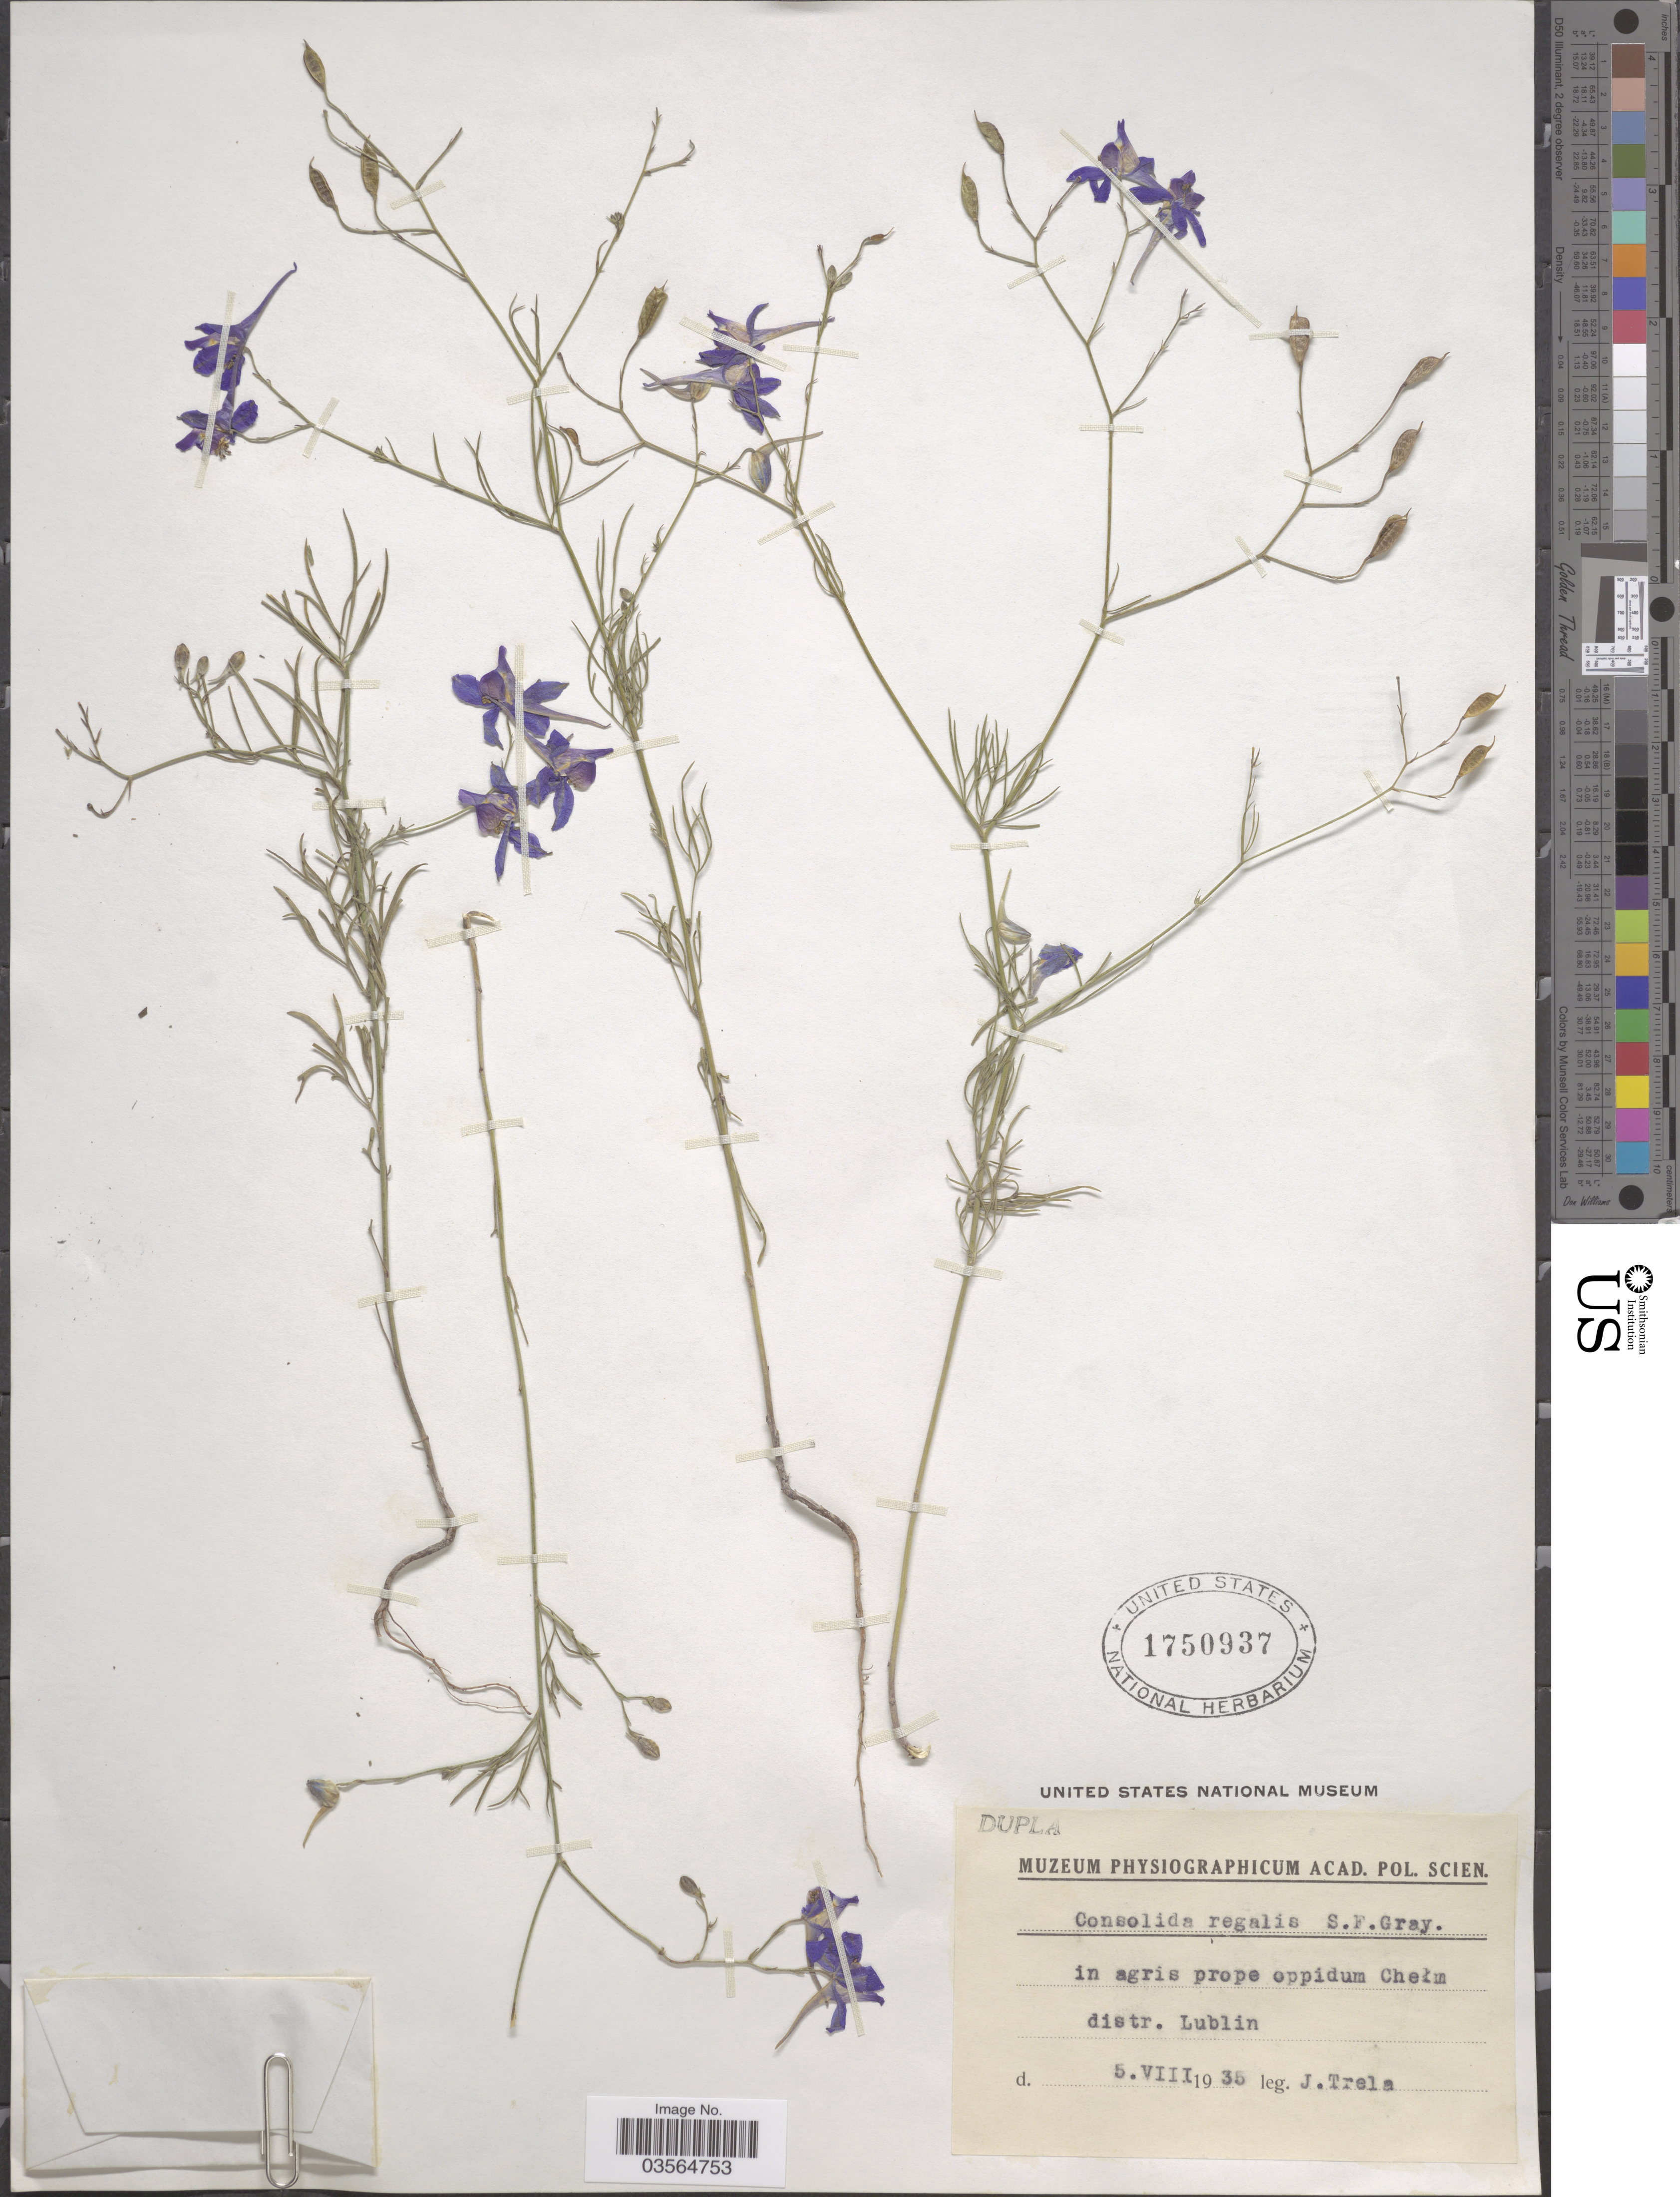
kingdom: Plantae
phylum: Tracheophyta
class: Magnoliopsida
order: Ranunculales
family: Ranunculaceae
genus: Delphinium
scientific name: Delphinium consolida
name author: L.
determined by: Du Pasquier, P.-E.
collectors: J. Trela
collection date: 1935-08-05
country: Poland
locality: In agris prope oppidum Chelm distr. Lublin.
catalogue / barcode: US 1750937